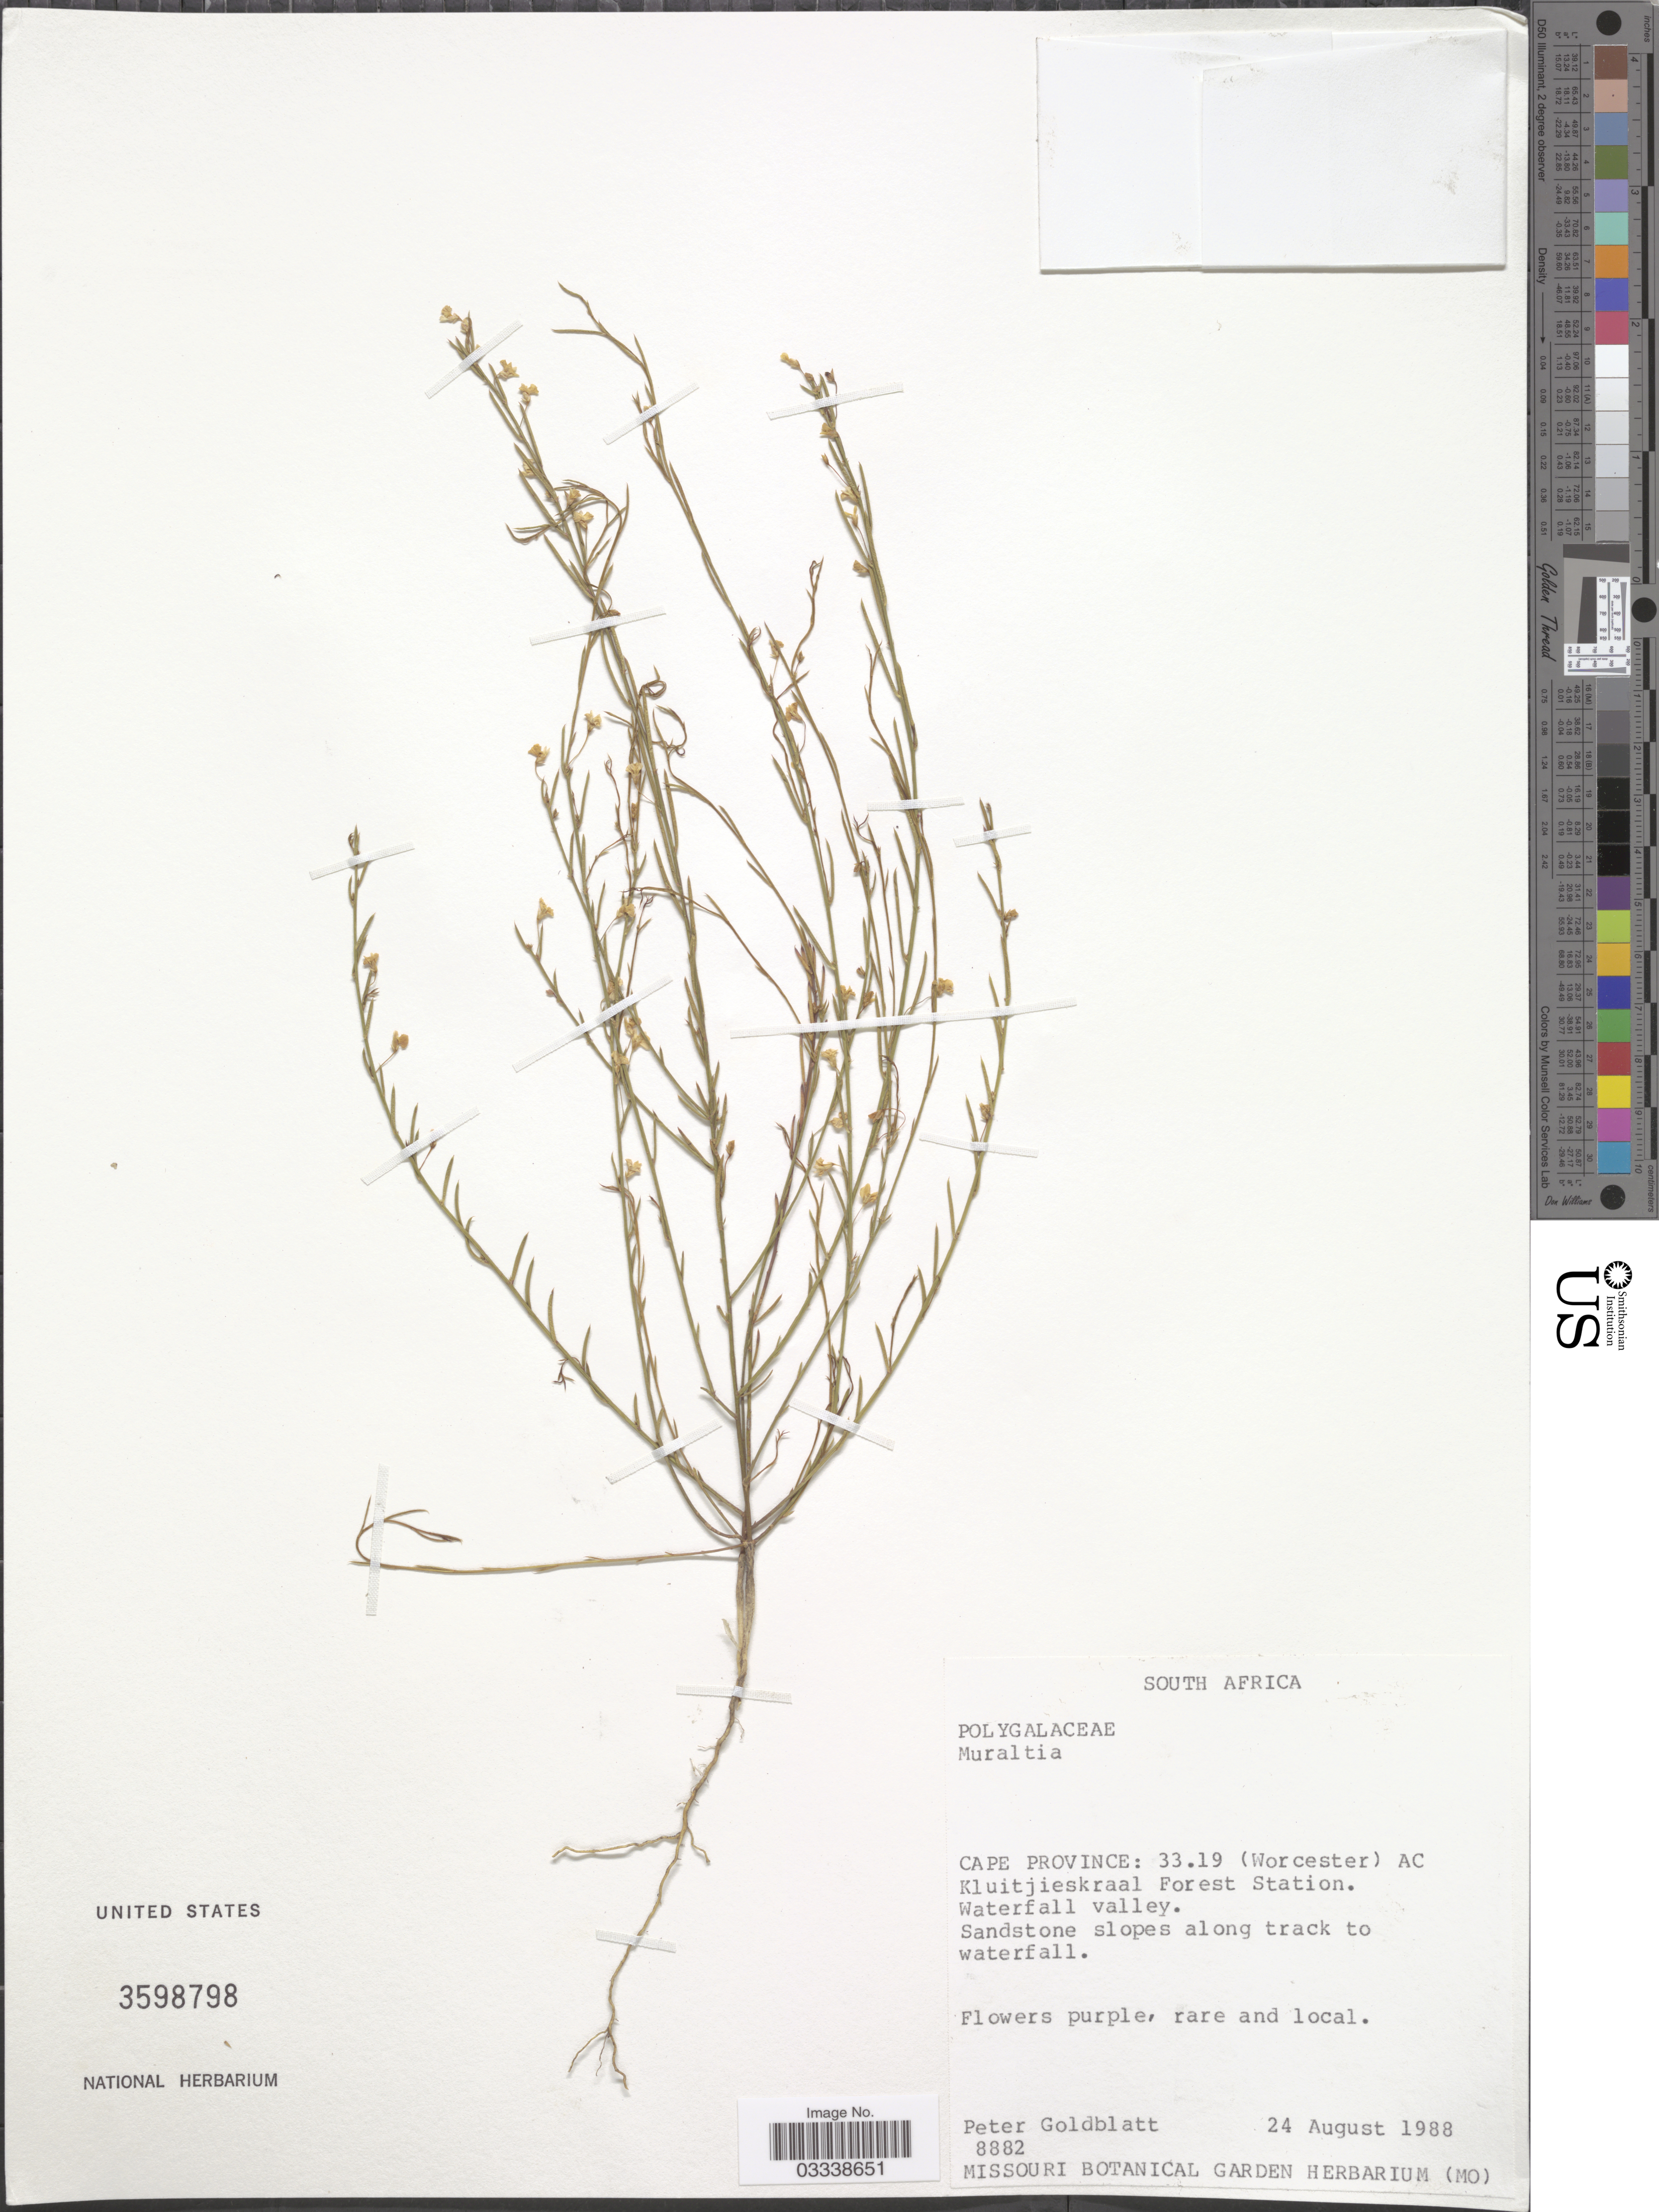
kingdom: Plantae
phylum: Tracheophyta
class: Magnoliopsida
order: Fabales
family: Polygalaceae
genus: Muraltia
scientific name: Muraltia sp.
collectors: P. Goldblatt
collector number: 8882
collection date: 1988-08-24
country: South Africa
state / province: Western Cape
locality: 33.19 (Worcester) AC Kluitjieskraal Forest Station. Waterfall valley. Sandstone slopes along track to waterfall.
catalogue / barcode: US 3598798